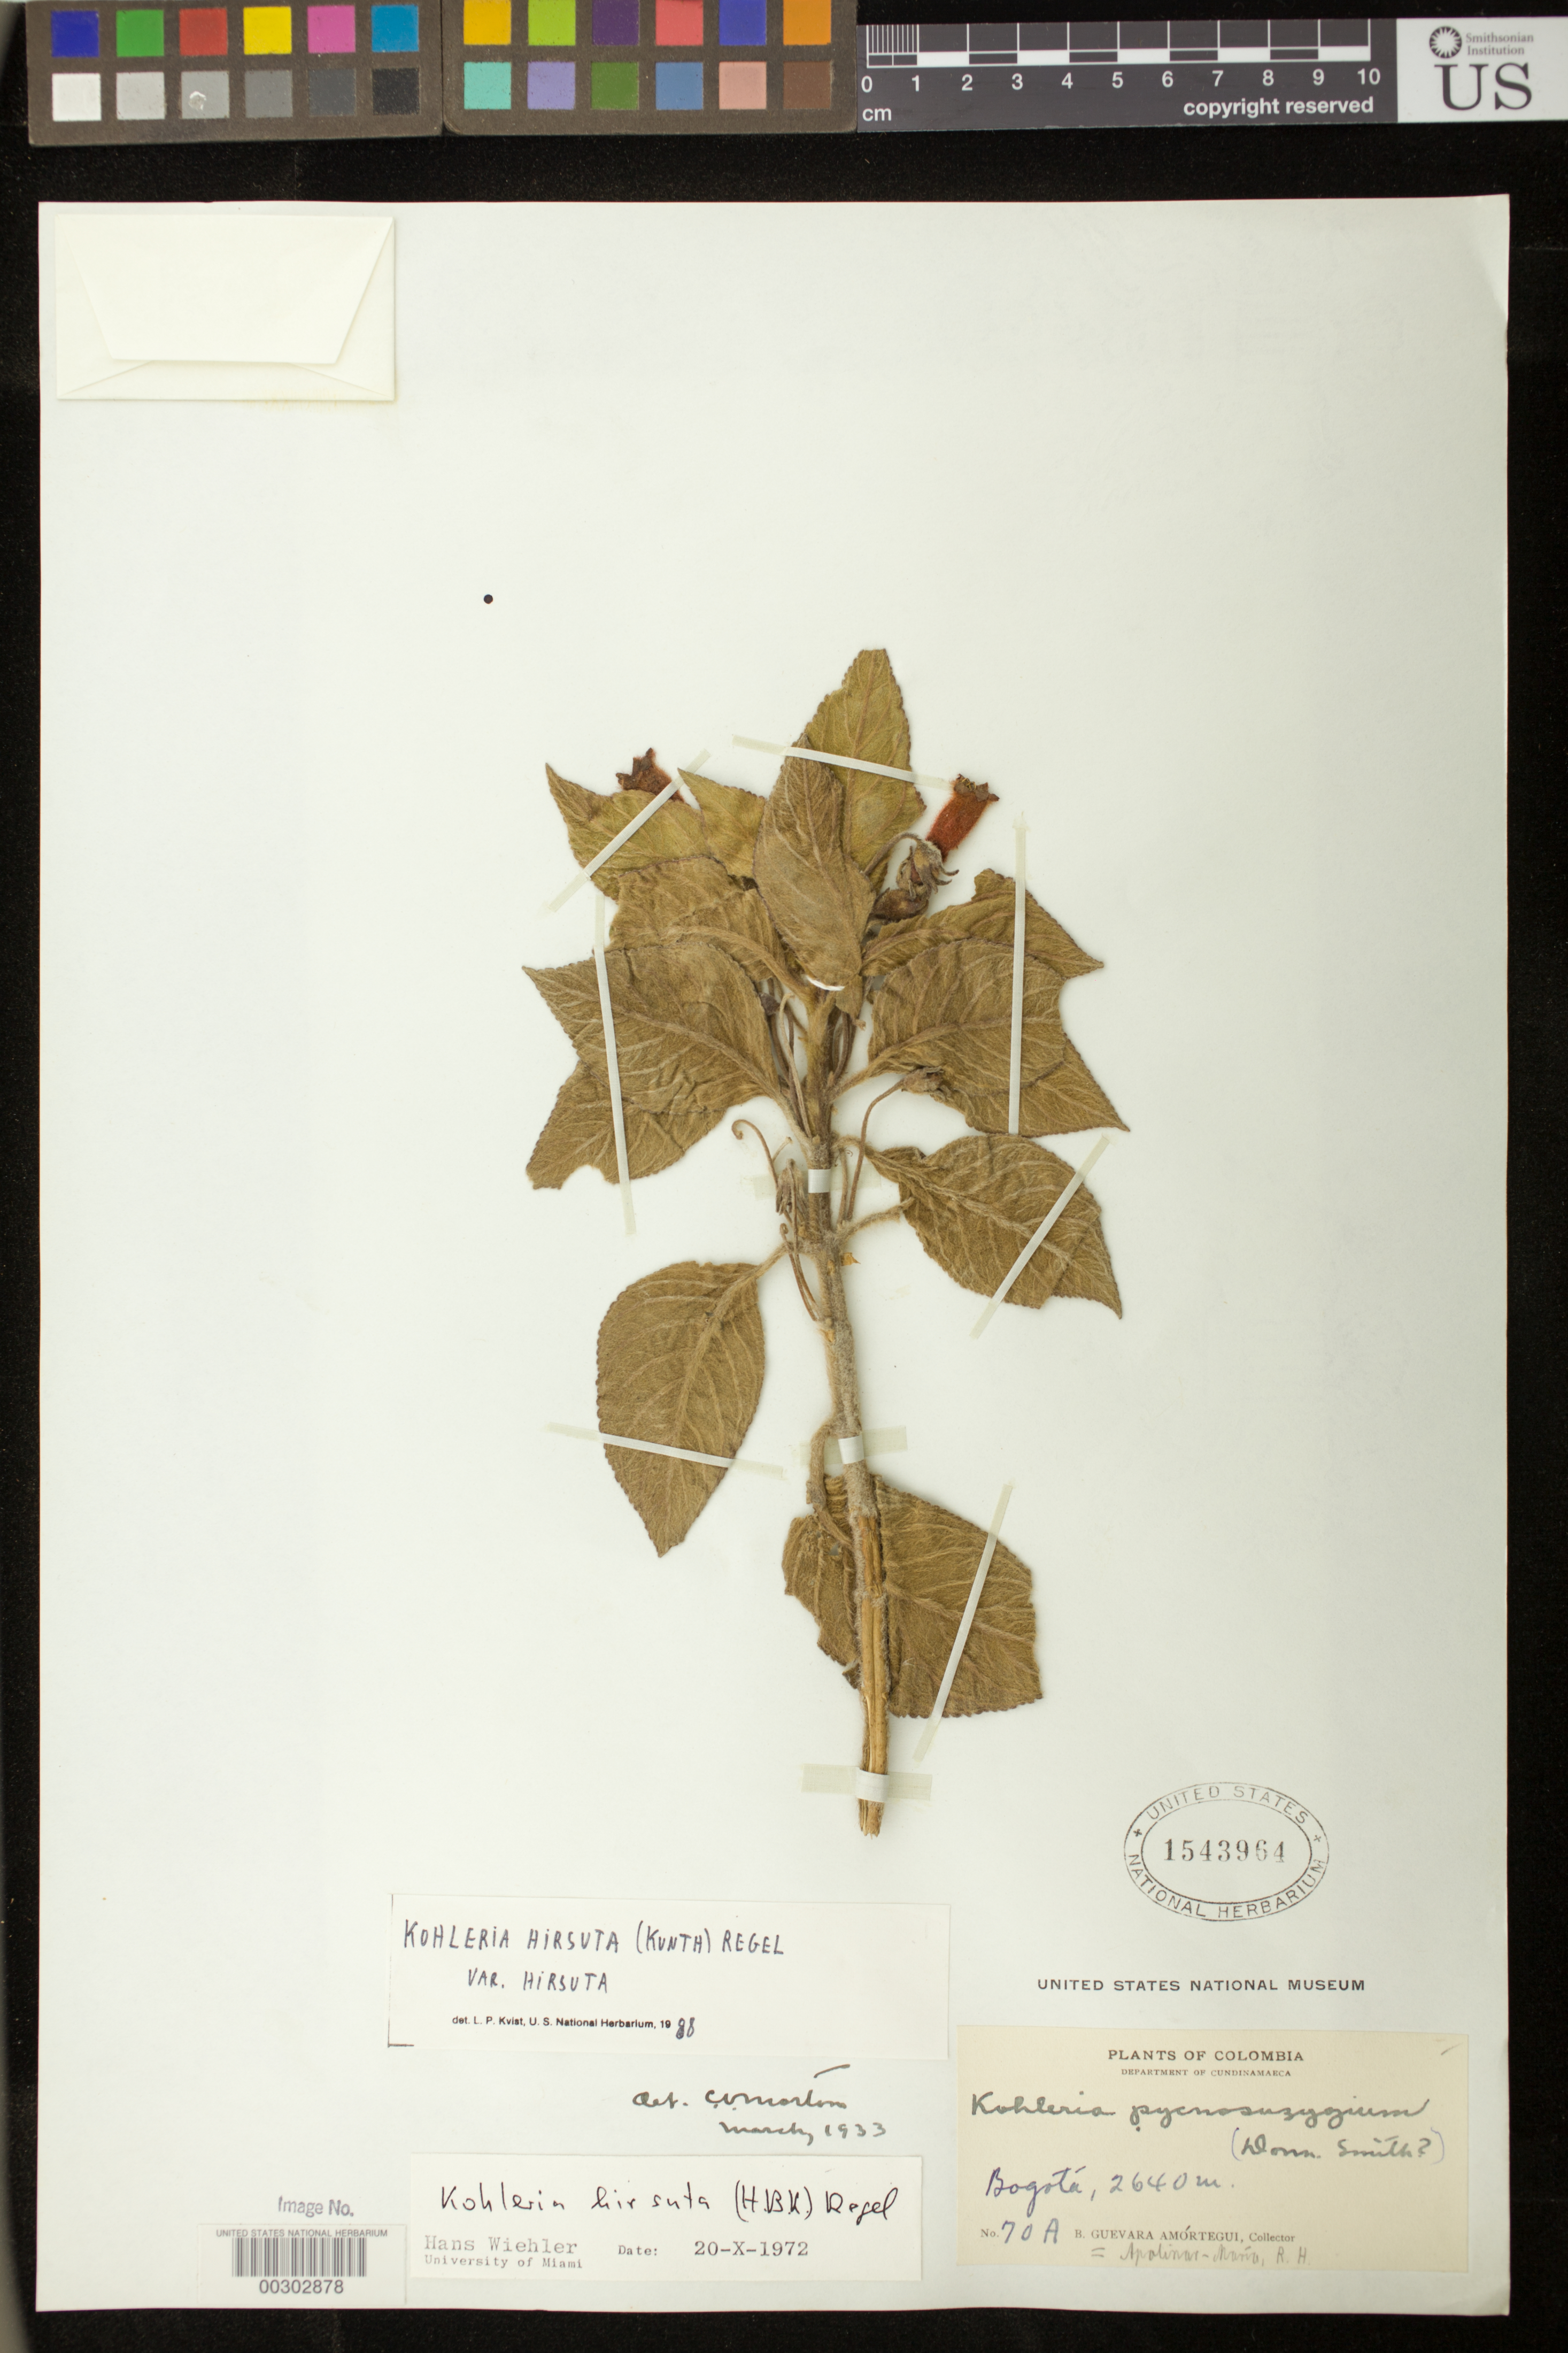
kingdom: Plantae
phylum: Tracheophyta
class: Magnoliopsida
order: Lamiales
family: Gesneriaceae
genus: Kohleria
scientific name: Kohleria hirsuta var. hirsuta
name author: (Kunth) Regel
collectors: B. Guevara Amortegui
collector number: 70 A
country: Colombia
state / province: Cundinamarca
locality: Bogota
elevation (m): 2640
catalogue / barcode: US 1543964